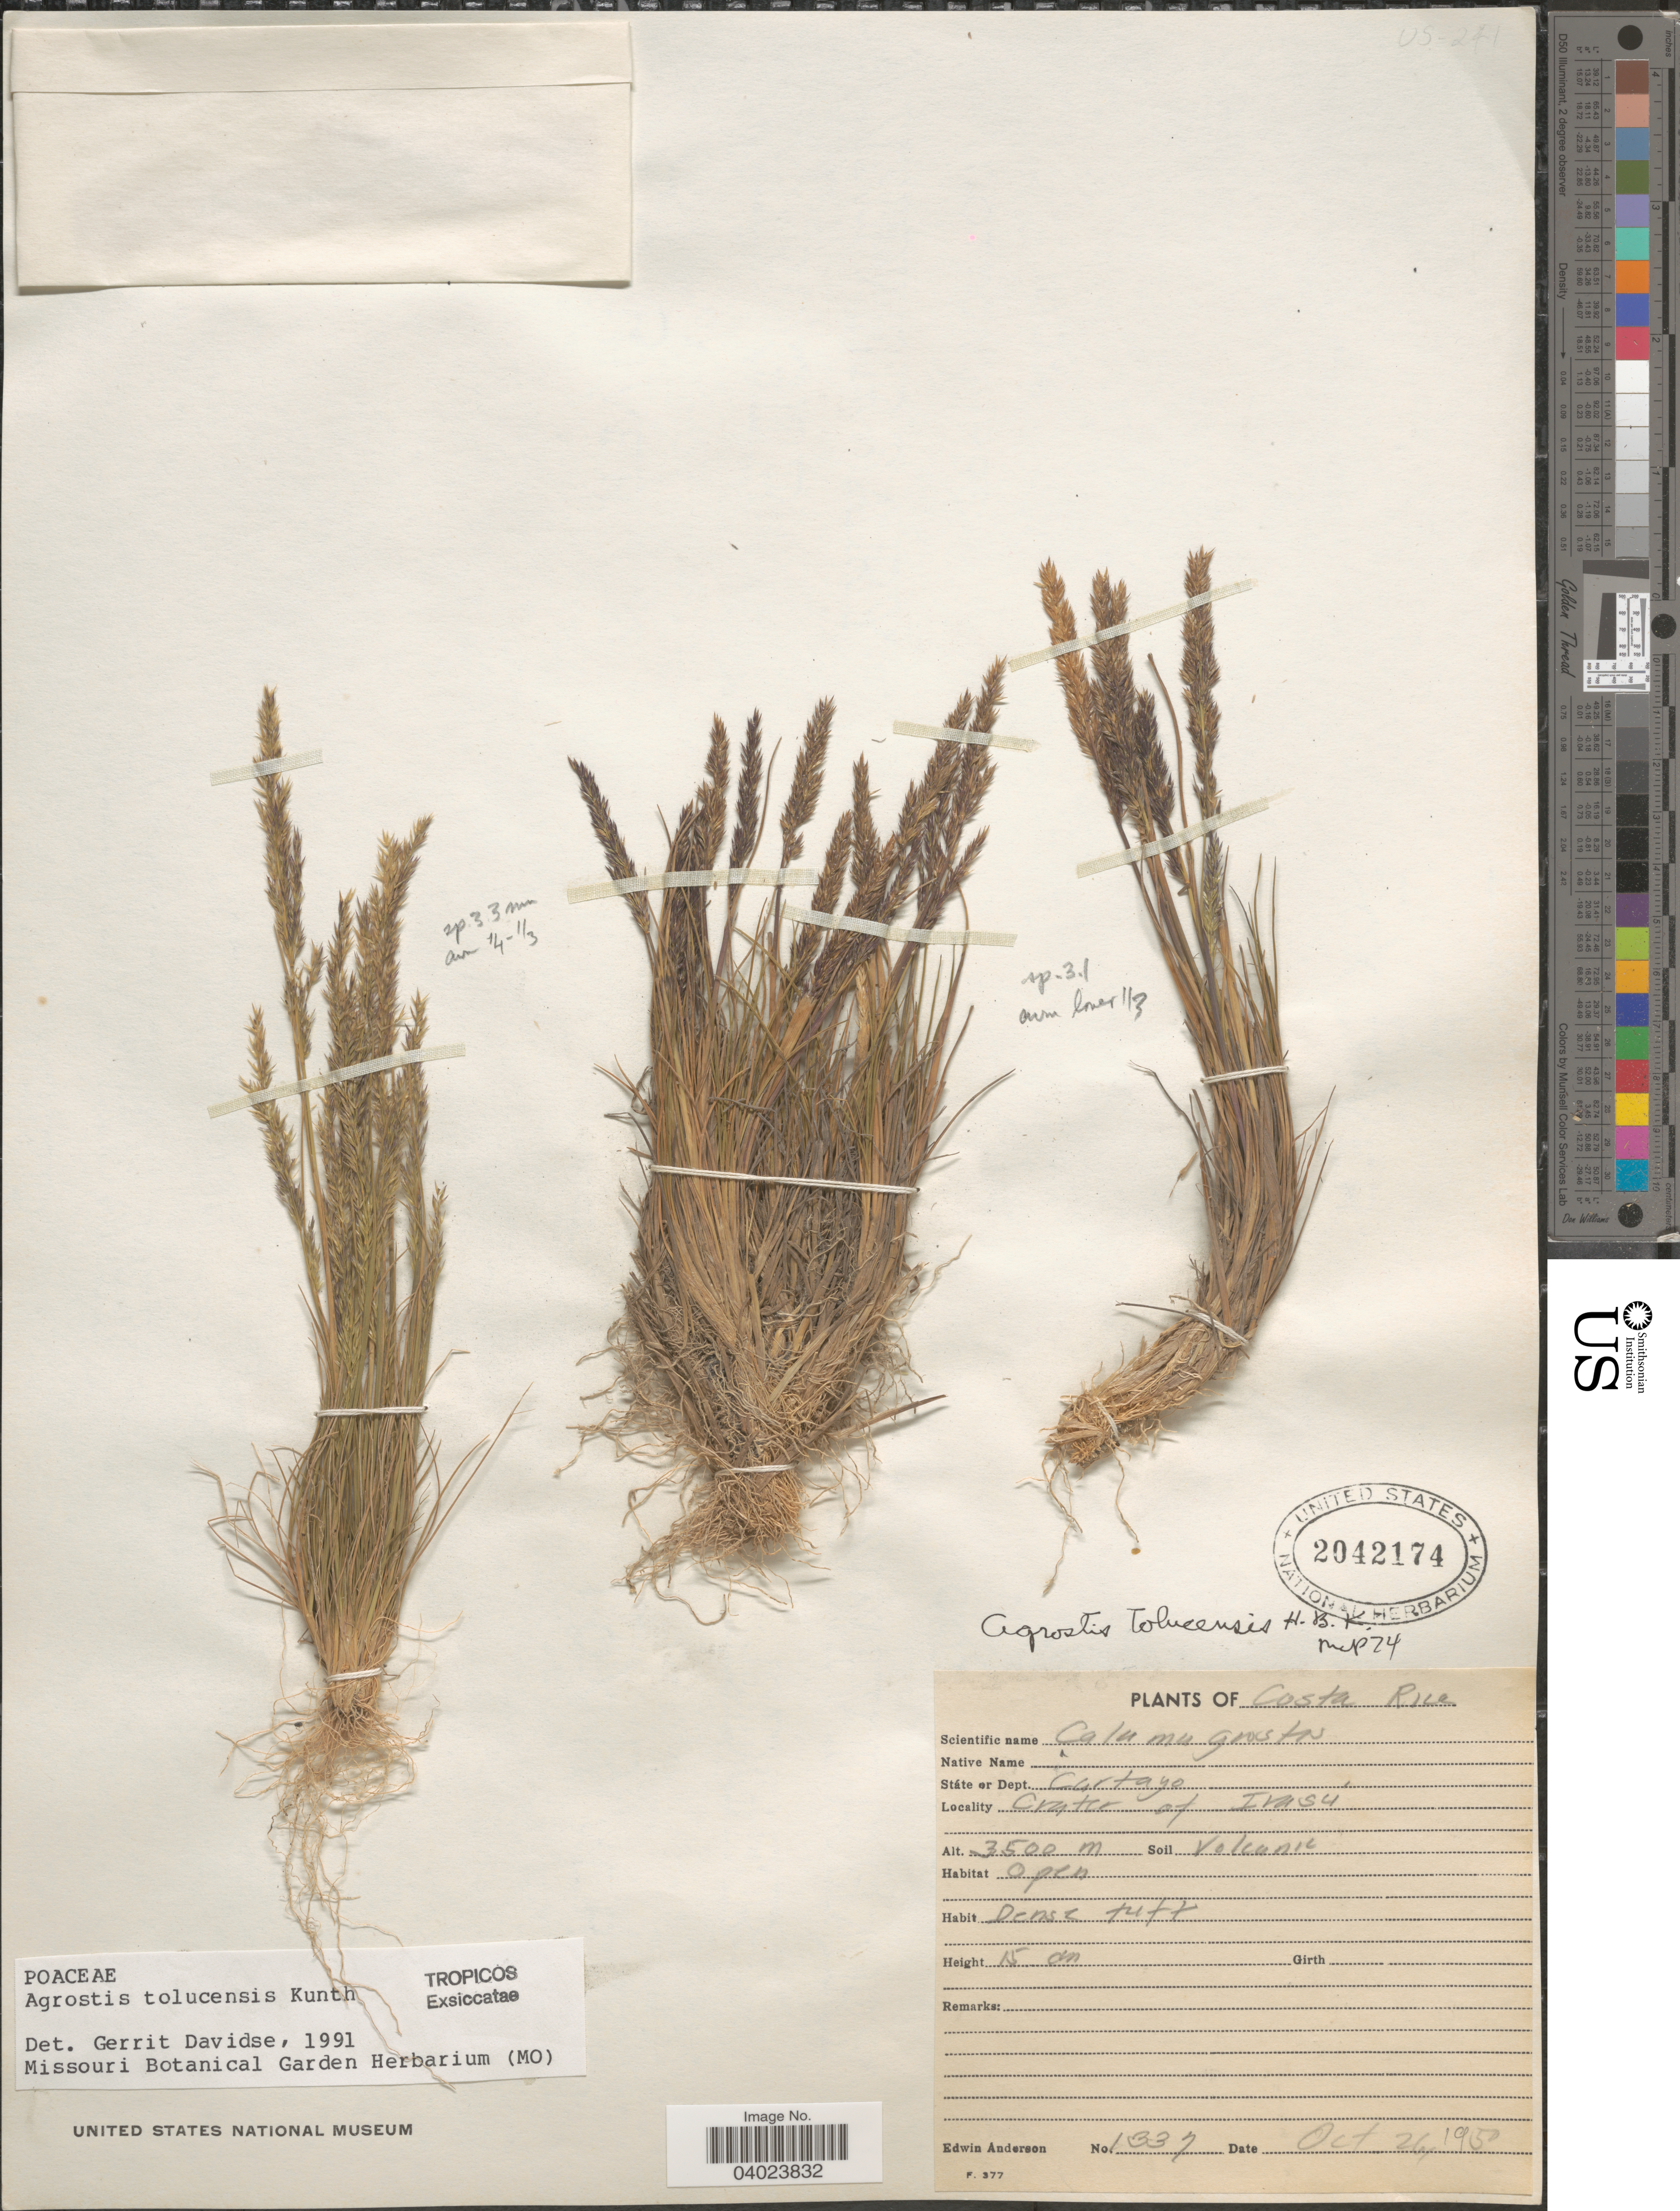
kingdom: Plantae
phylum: Tracheophyta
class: Liliopsida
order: Poales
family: Poaceae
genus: Agrostis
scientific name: Agrostis tolucensis Kunth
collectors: E. Anderson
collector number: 1337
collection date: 1950-10-26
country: Costa Rica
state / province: Cartago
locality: Státe or Dept. Cartago. Crater of Irasú.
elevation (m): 3500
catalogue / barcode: US 2042174